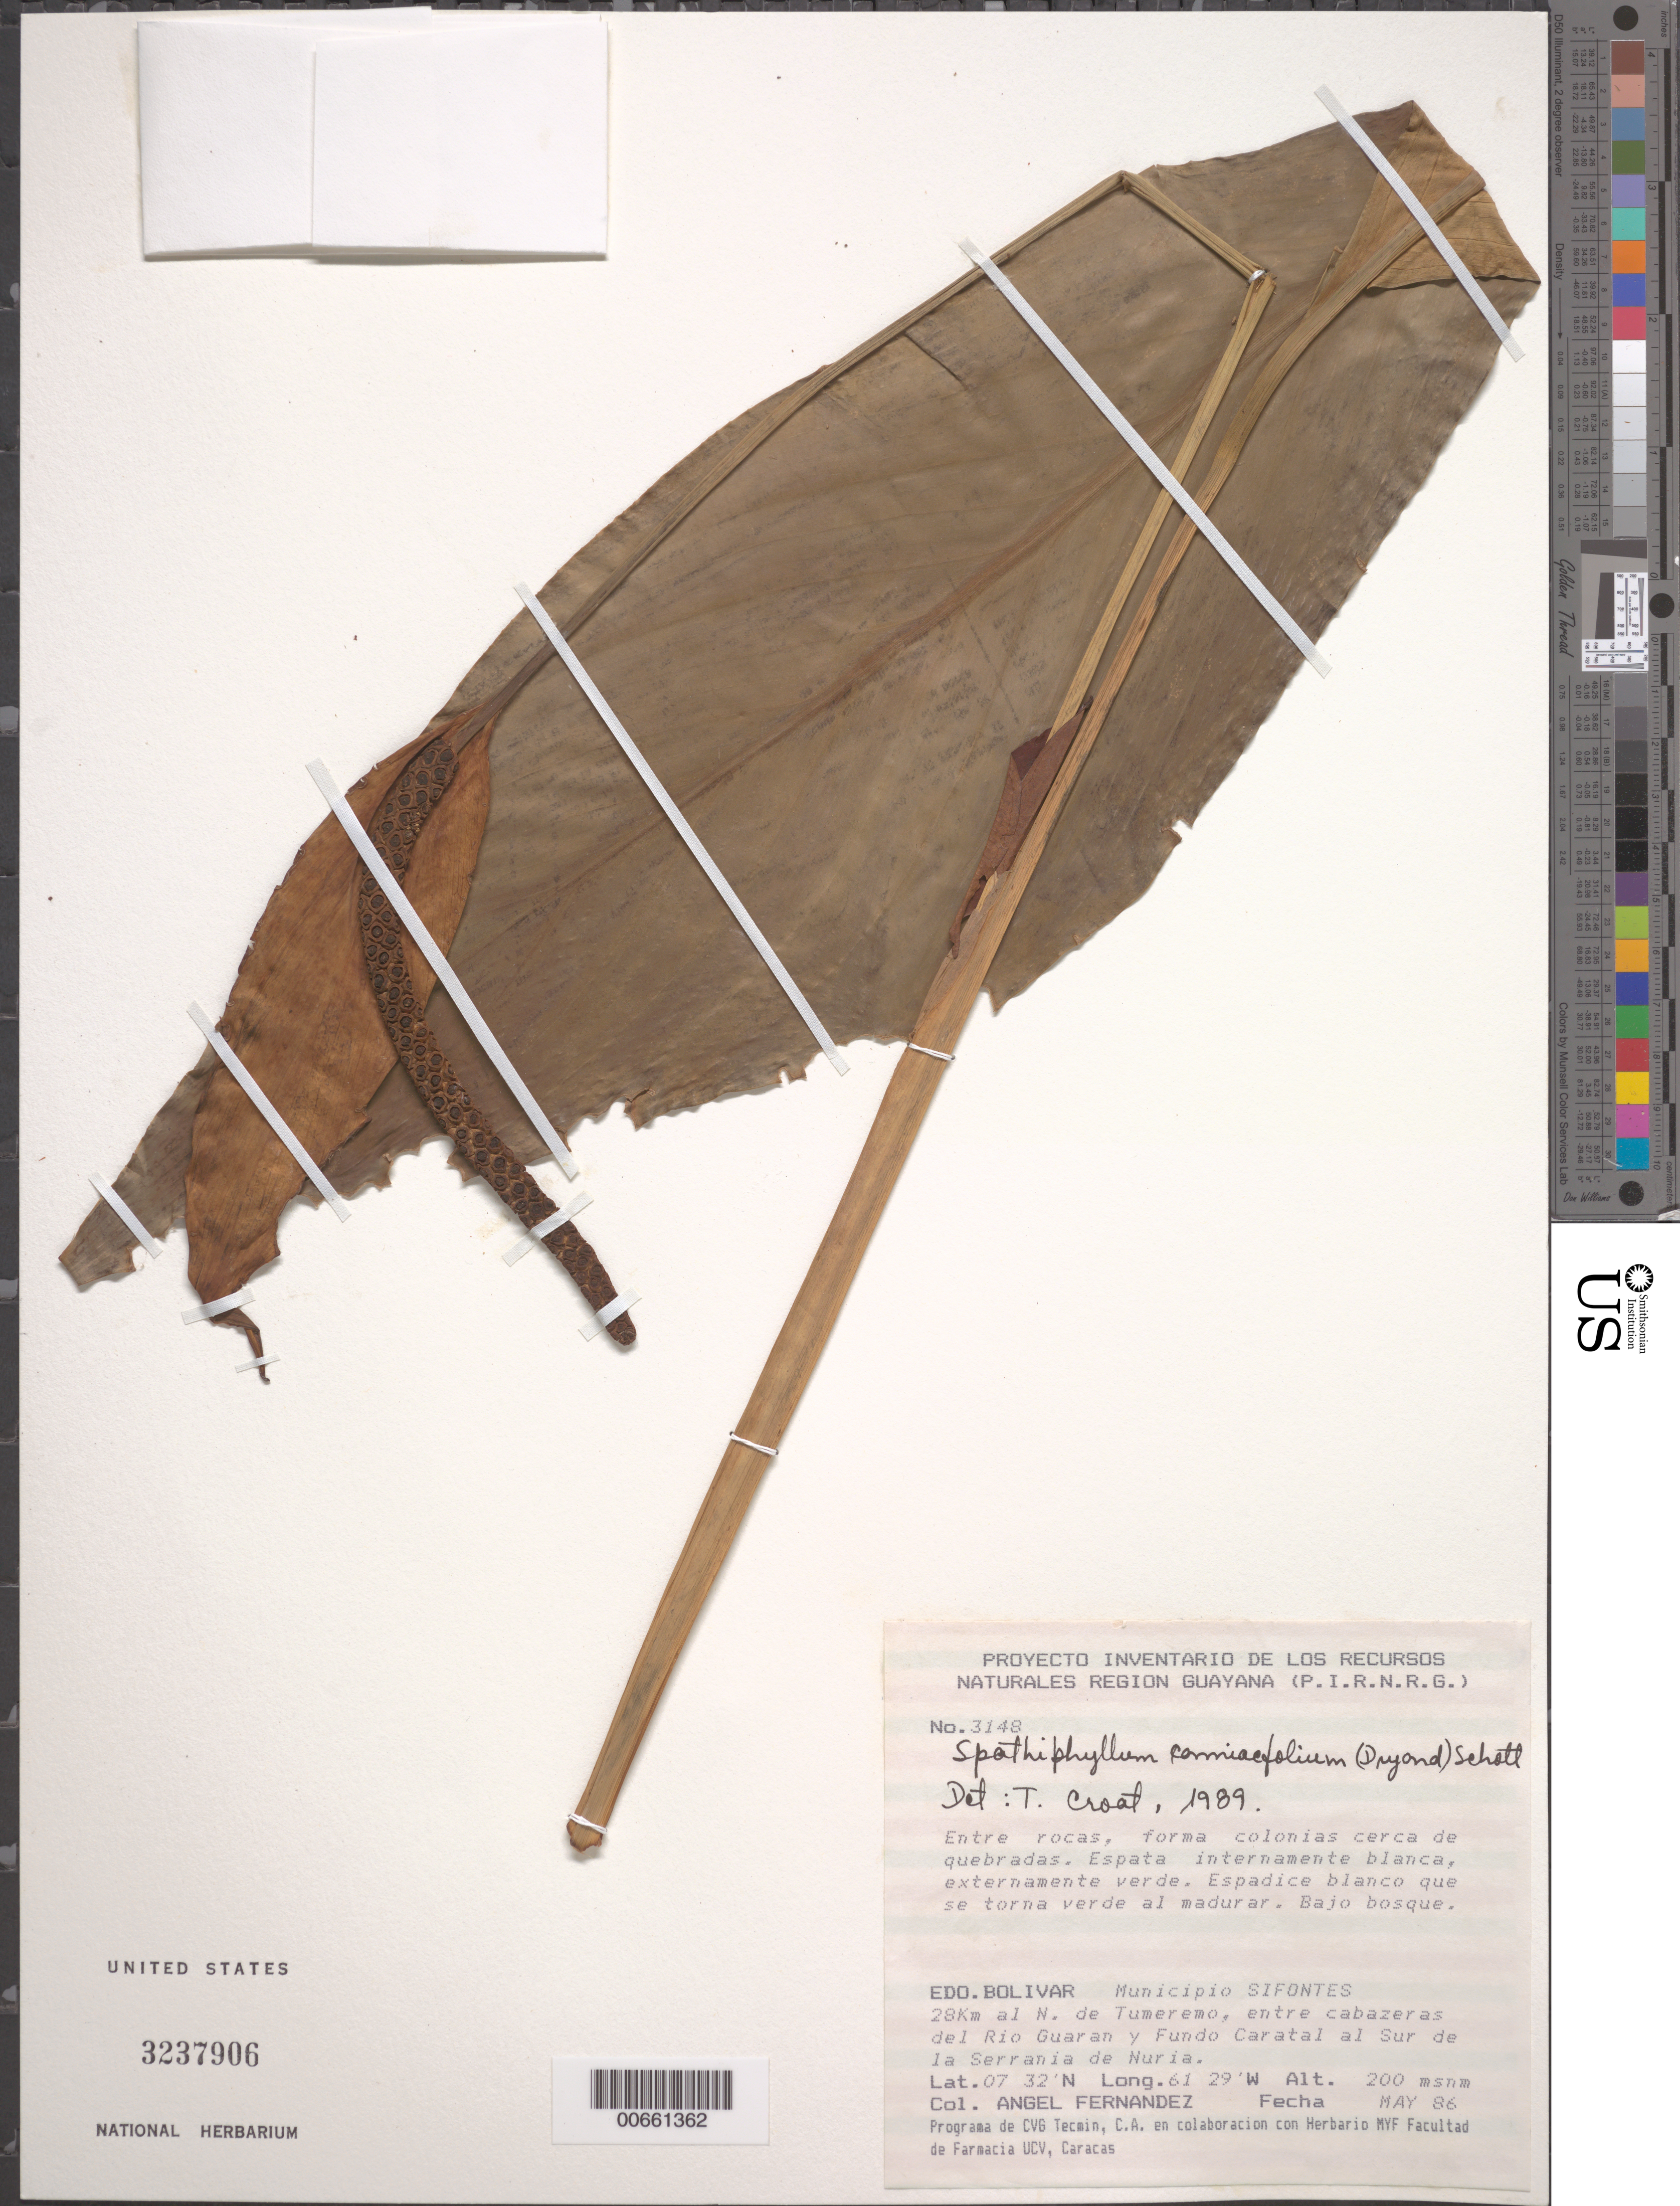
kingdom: Plantae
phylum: Tracheophyta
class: Liliopsida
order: Alismatales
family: Araceae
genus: Spathiphyllum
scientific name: Spathiphyllum cannifolium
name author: (Dryand. ex Sims) Schott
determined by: Croat, Thomas B., Missouri Botanical Garden (MO)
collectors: A. Fernández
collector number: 3148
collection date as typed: May-86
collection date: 1986-05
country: Venezuela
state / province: Bolívar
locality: Mun. Sifontes, 28 km N of Tumeremo, between "cabazeras" of Río Guaran and Fundo Caratal to the south of Serrania de Nuria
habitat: Low forest; between rocks, forming colonies near ravines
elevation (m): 200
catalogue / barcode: US 3237906